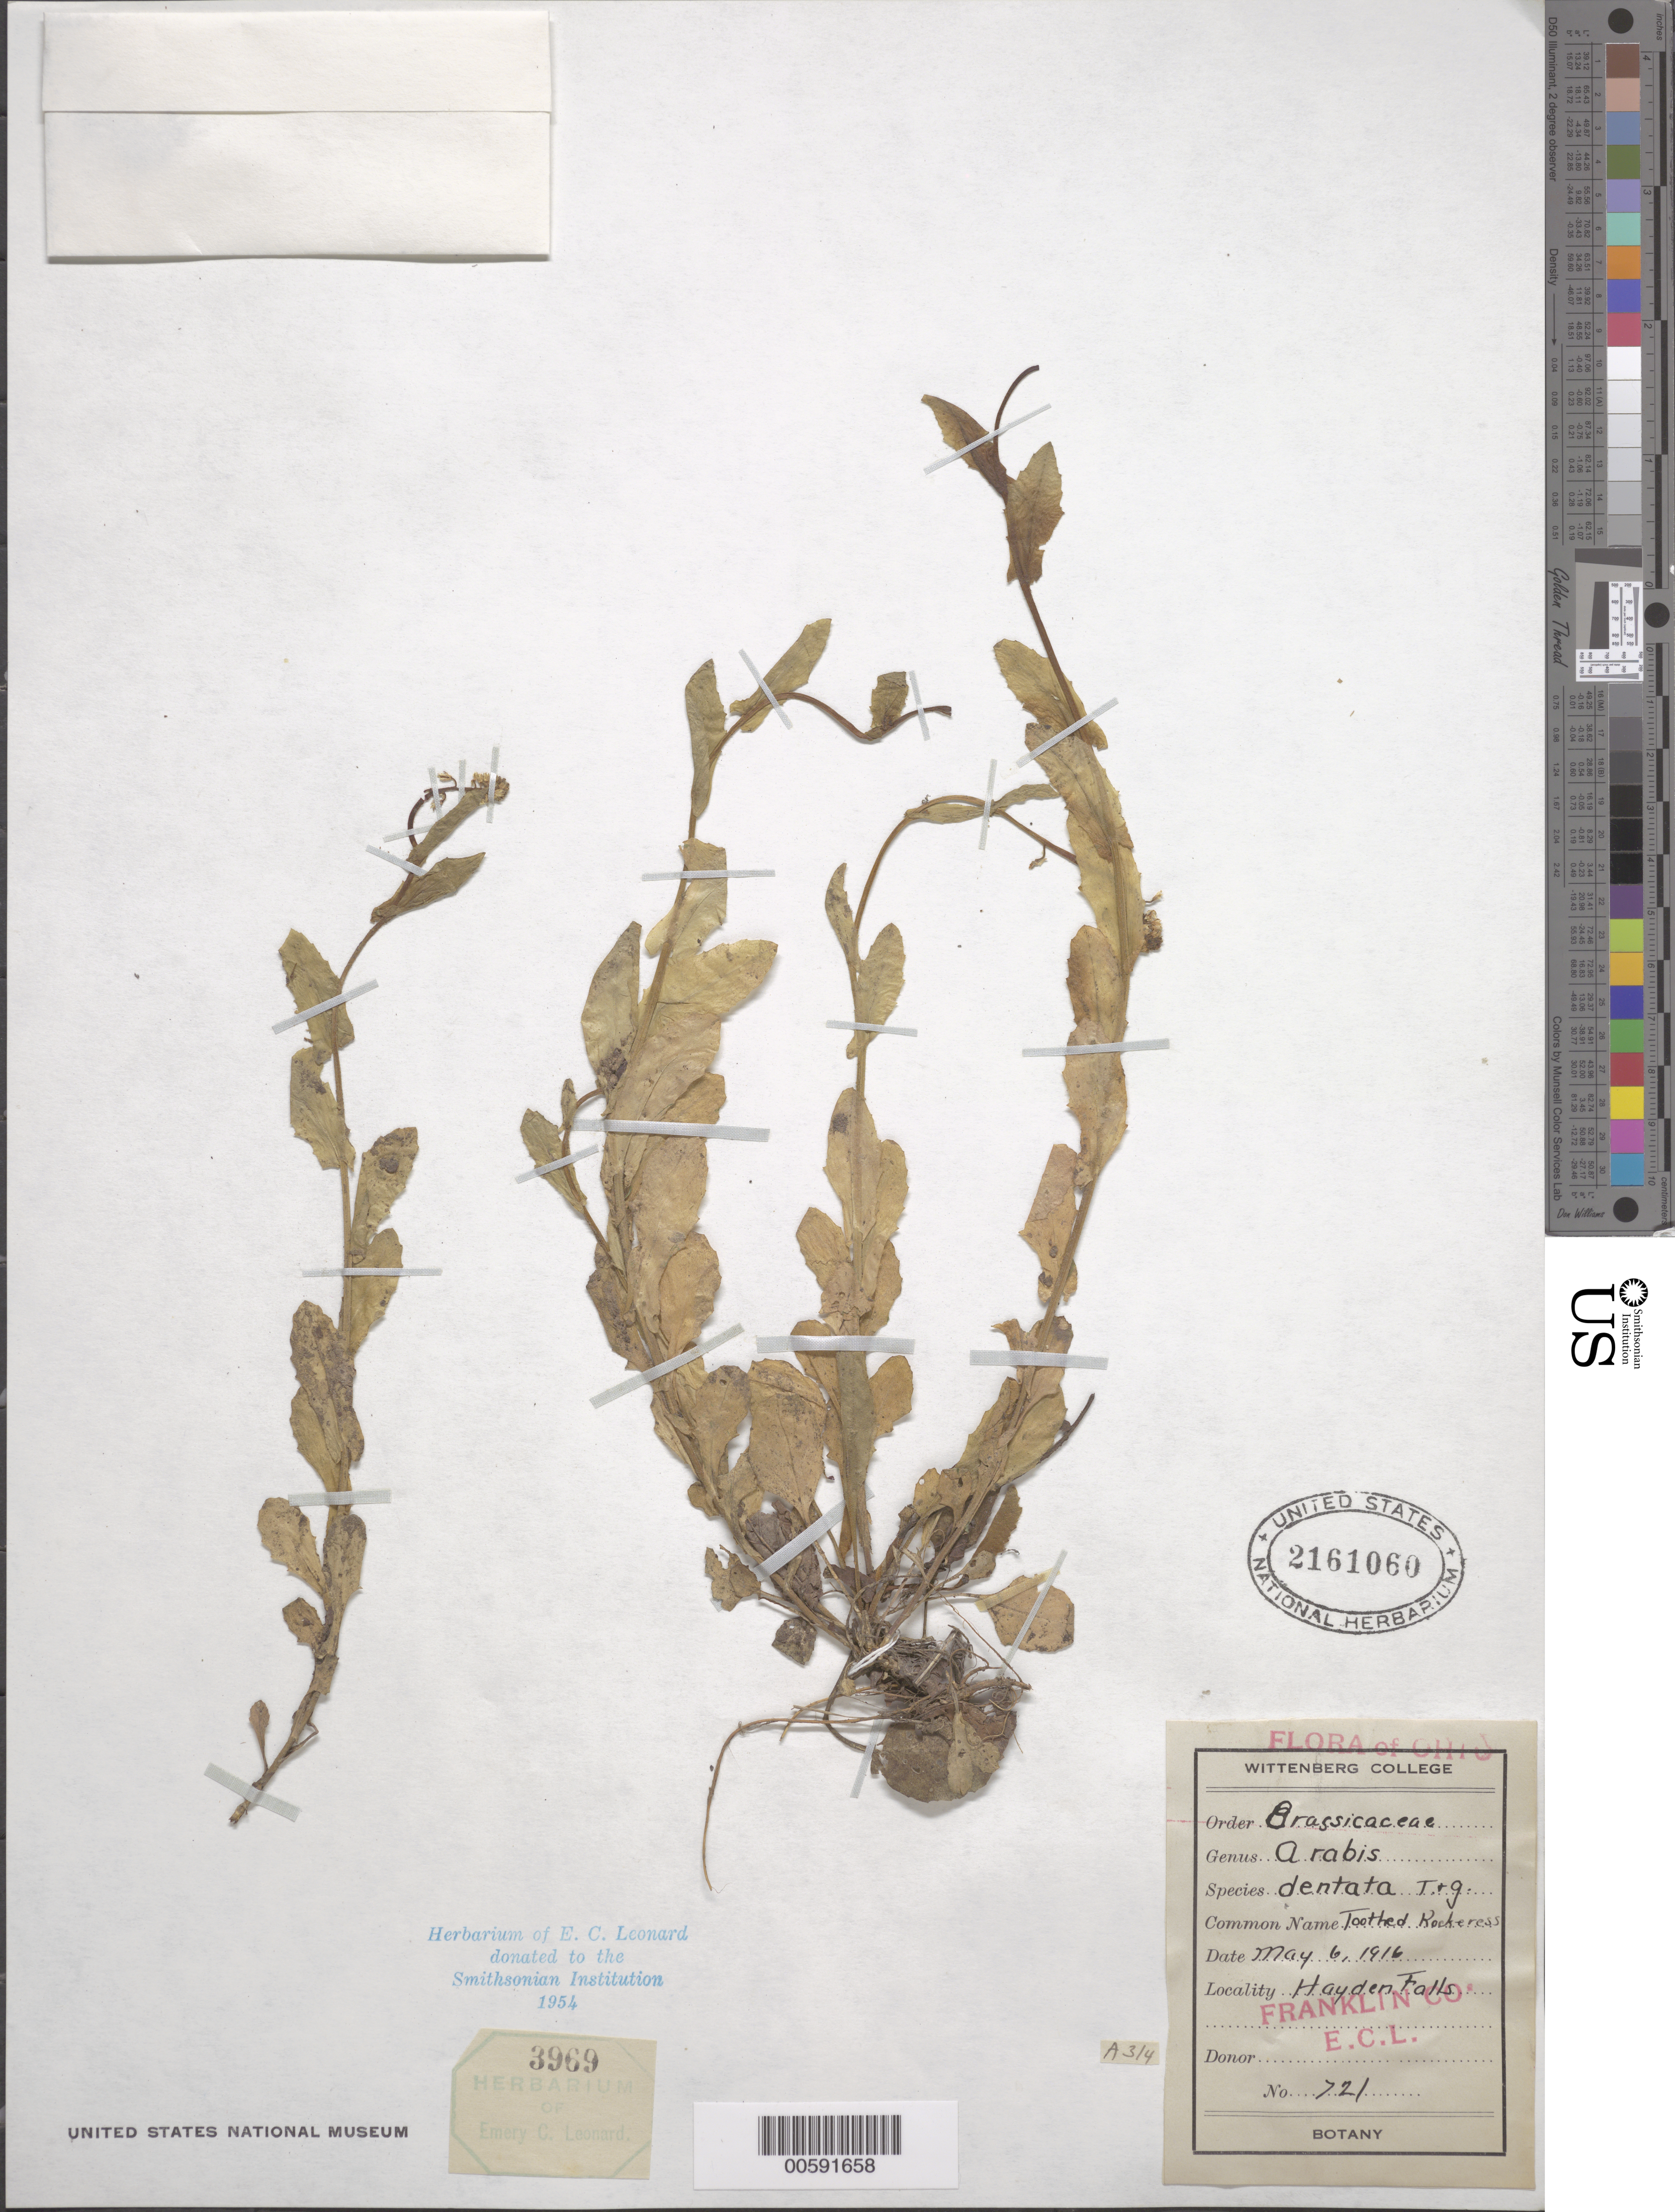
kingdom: Plantae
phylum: Tracheophyta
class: Magnoliopsida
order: Brassicales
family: Brassicaceae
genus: Arabis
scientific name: Arabis perstellata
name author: E.L. Braun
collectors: E. C. Leonard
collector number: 721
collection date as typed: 06 May 1916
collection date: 1916-05-06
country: United States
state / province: Ohio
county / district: Franklin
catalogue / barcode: US 2161060